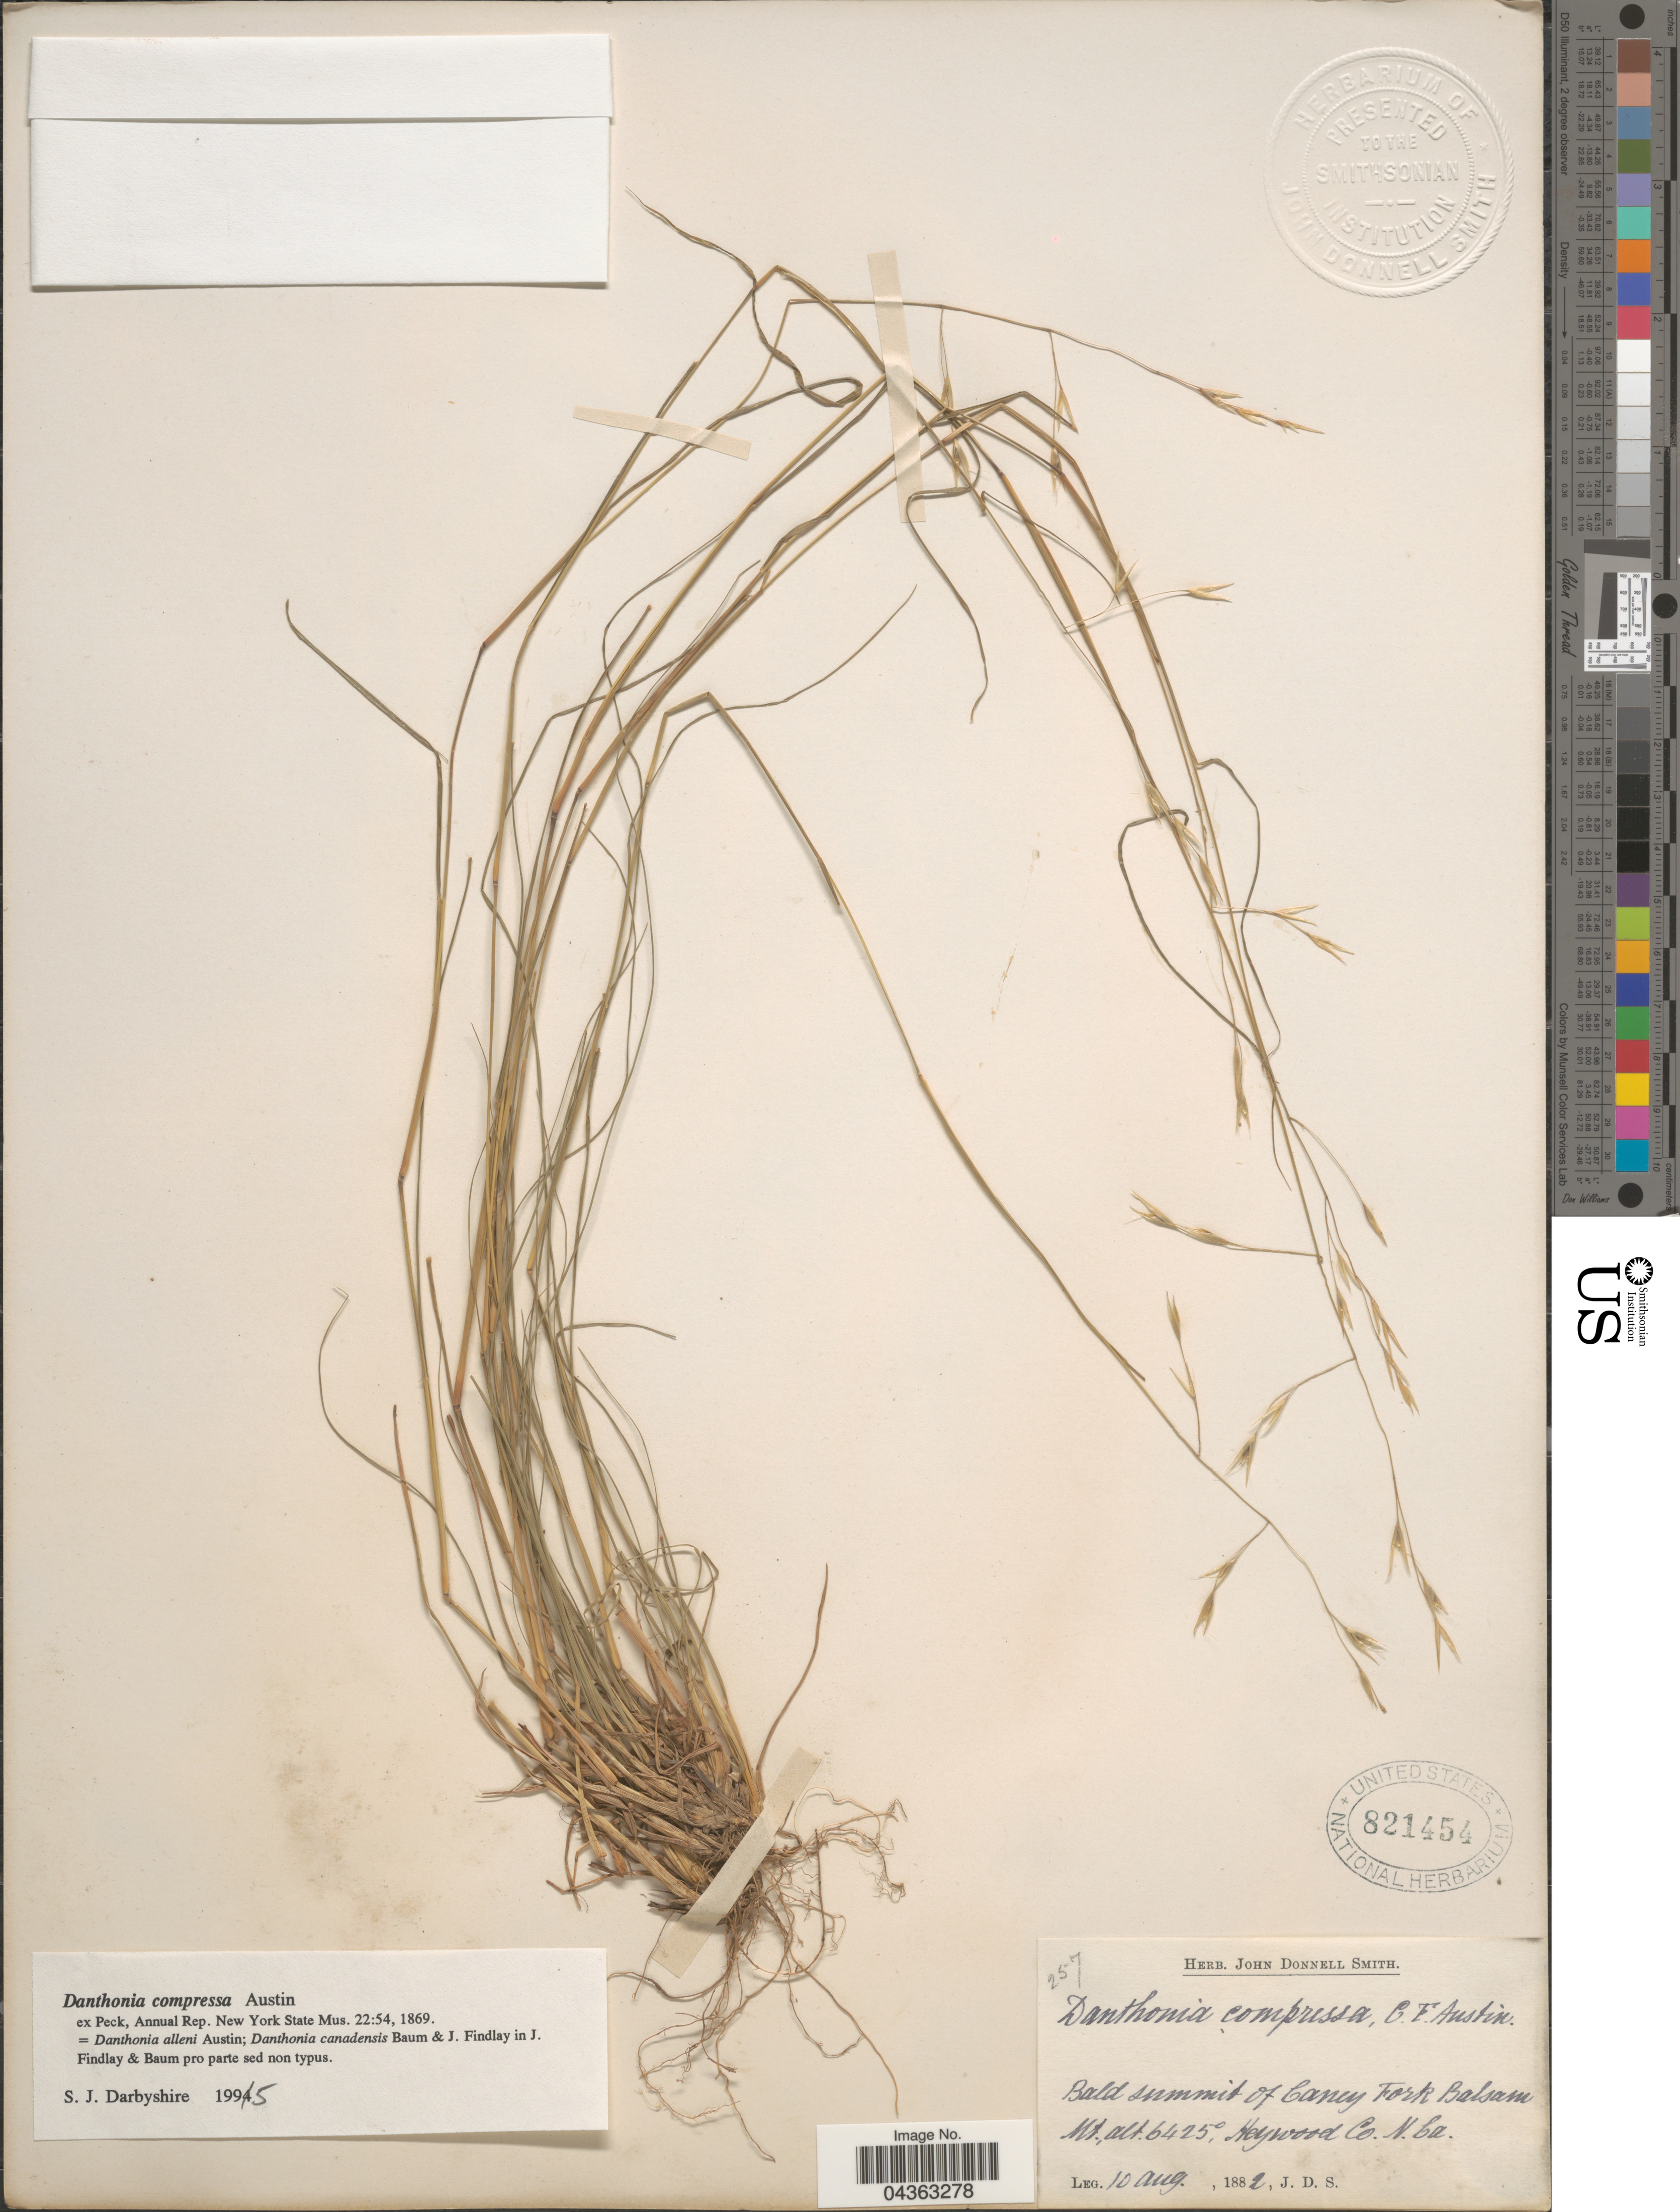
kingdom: Plantae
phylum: Tracheophyta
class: Liliopsida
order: Poales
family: Poaceae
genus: Danthonia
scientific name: Danthonia compressa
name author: Austin in F. Peck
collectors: J. Donnell Smith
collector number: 257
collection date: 1882-08-10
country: United States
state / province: North Carolina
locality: Bald summit of Caney Fork Balsam Mt., Haywood Co.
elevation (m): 1958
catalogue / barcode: US 821454